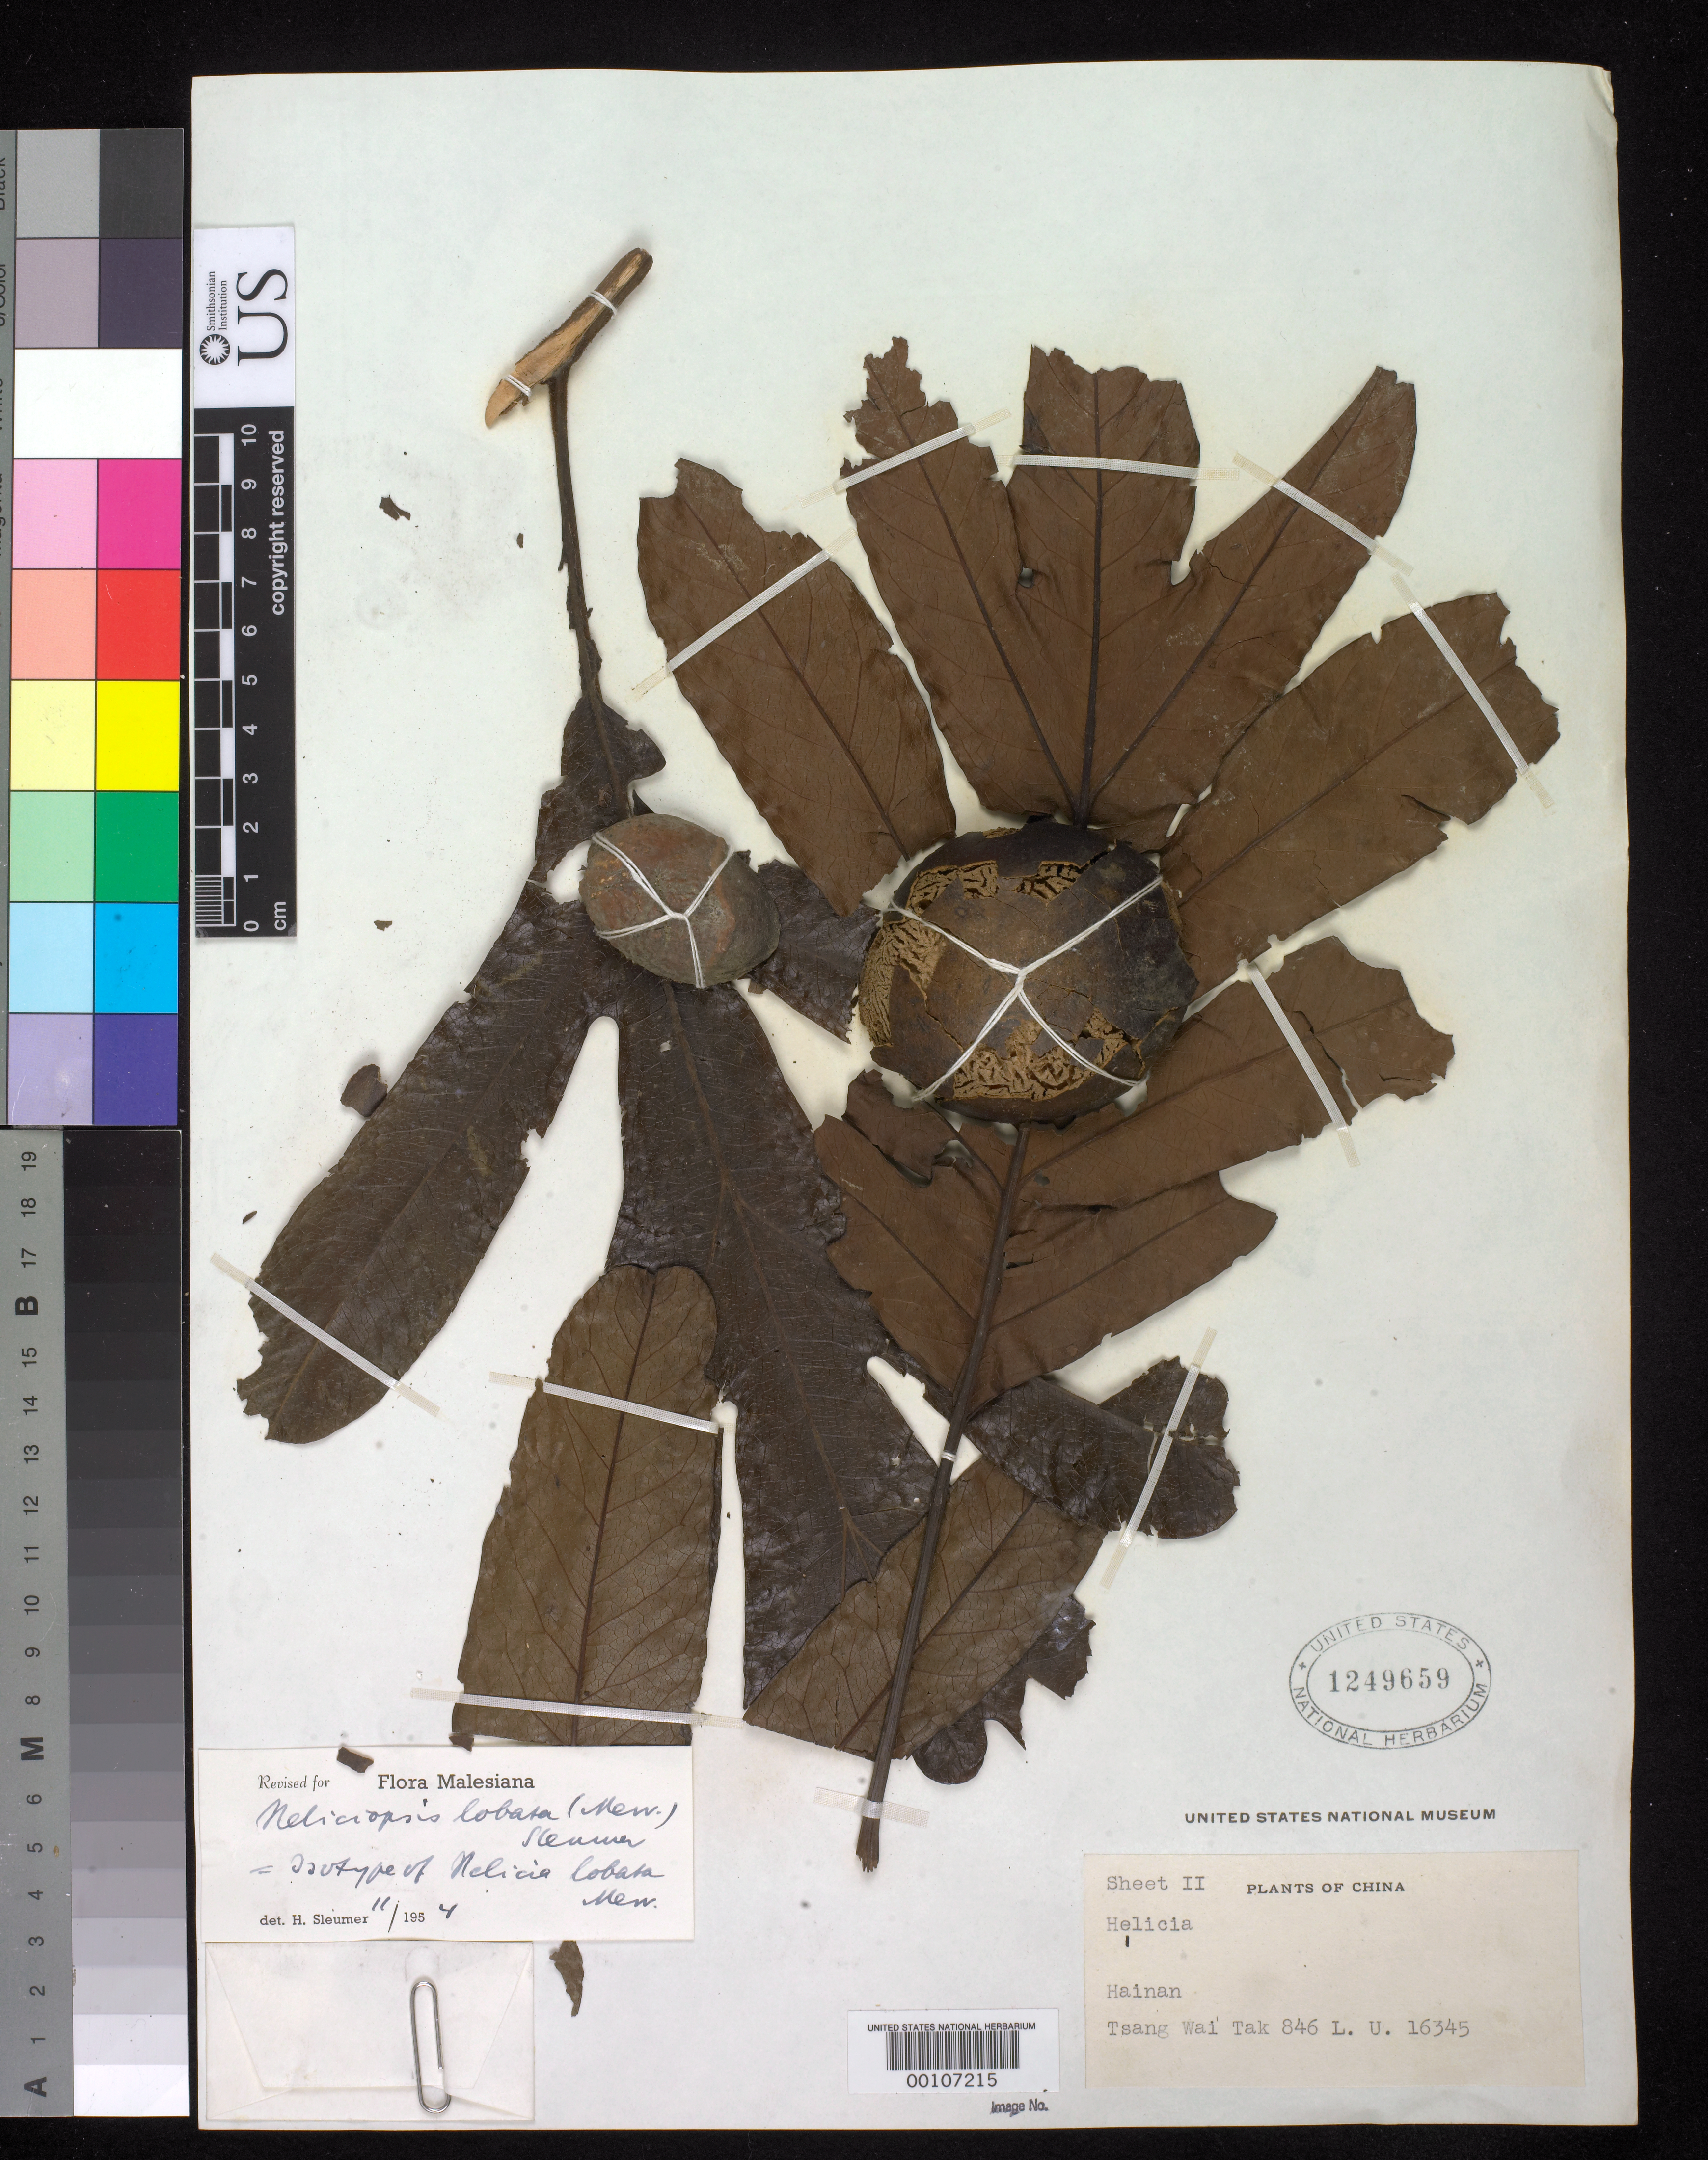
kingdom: Plantae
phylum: Tracheophyta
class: Magnoliopsida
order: Proteales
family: Proteaceae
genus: Helicia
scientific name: Helicia lobata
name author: Merr.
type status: Isotype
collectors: T. Tak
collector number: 16345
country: China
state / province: Hainan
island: Hainan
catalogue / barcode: US 1249659